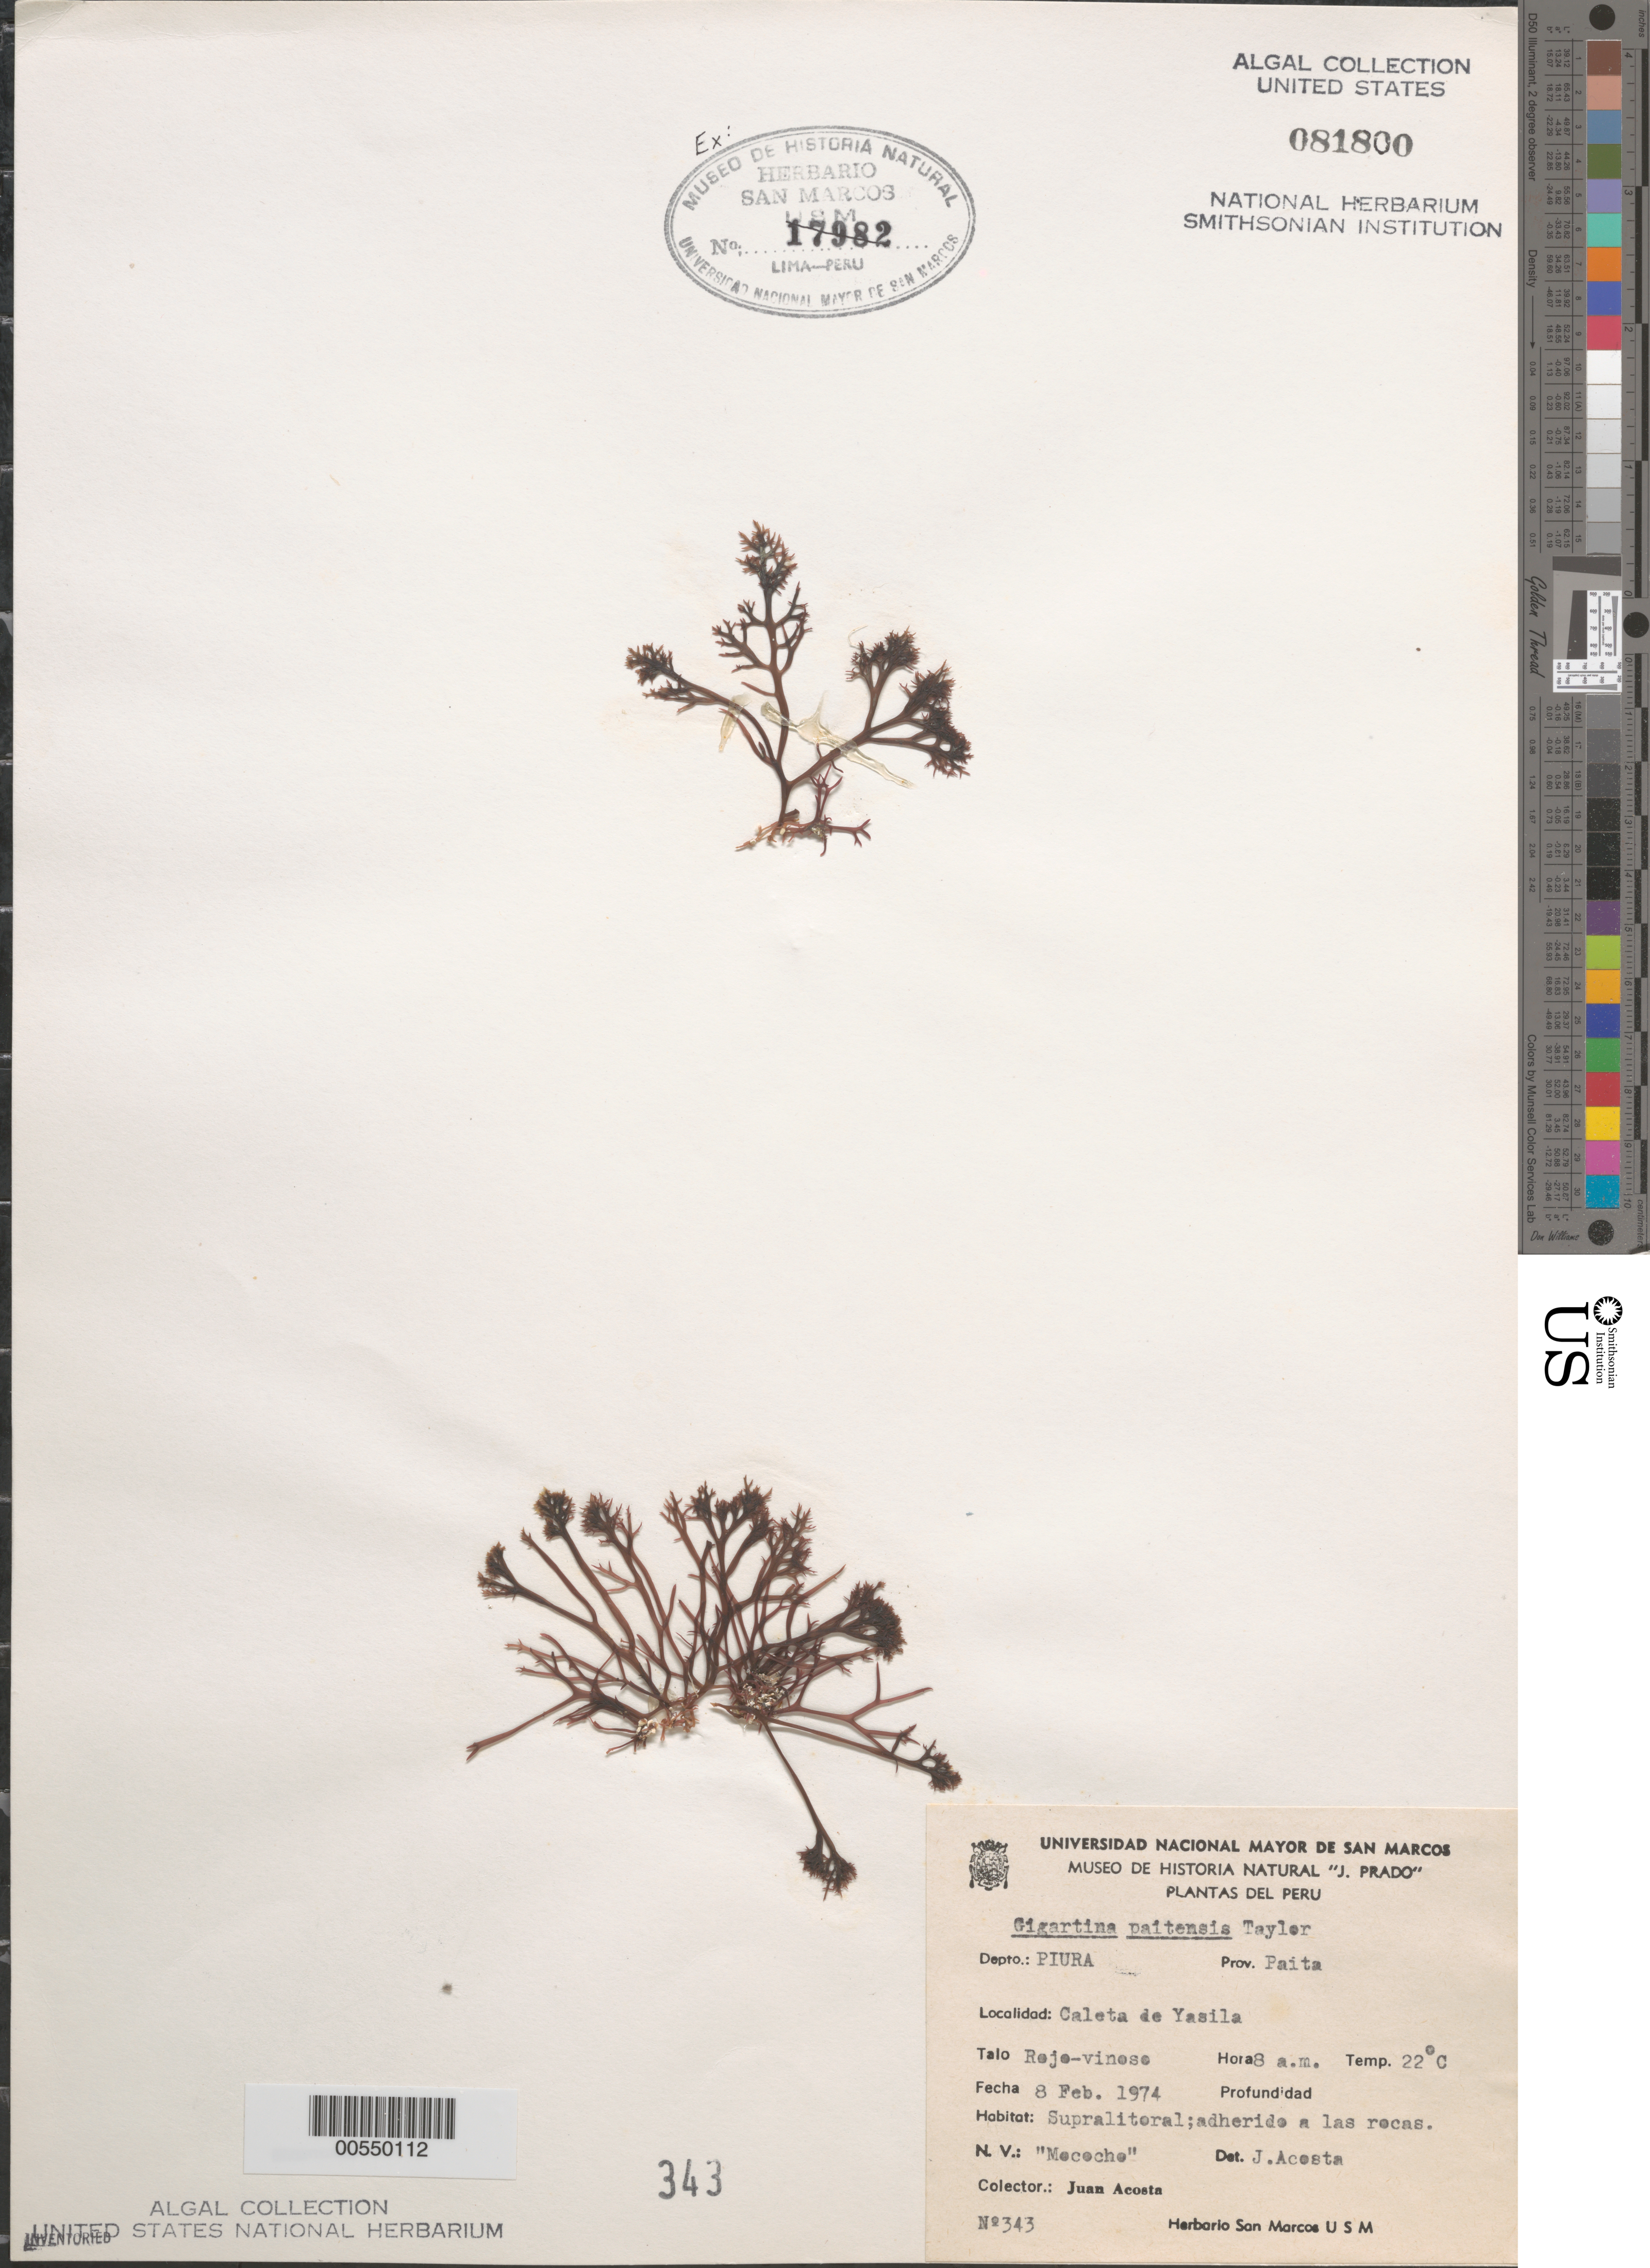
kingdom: Plantae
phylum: Rhodophyta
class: Florideophyceae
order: Gigartinales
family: Gigartinaceae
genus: Gigartina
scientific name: Gigartina paitensis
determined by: Acosta, J.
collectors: J. Acosta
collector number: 343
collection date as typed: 08 Feb 1974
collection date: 1974-02-08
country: Peru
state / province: Piura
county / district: Paita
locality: Caleta de Yasila, Paita Province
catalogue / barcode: US 81800